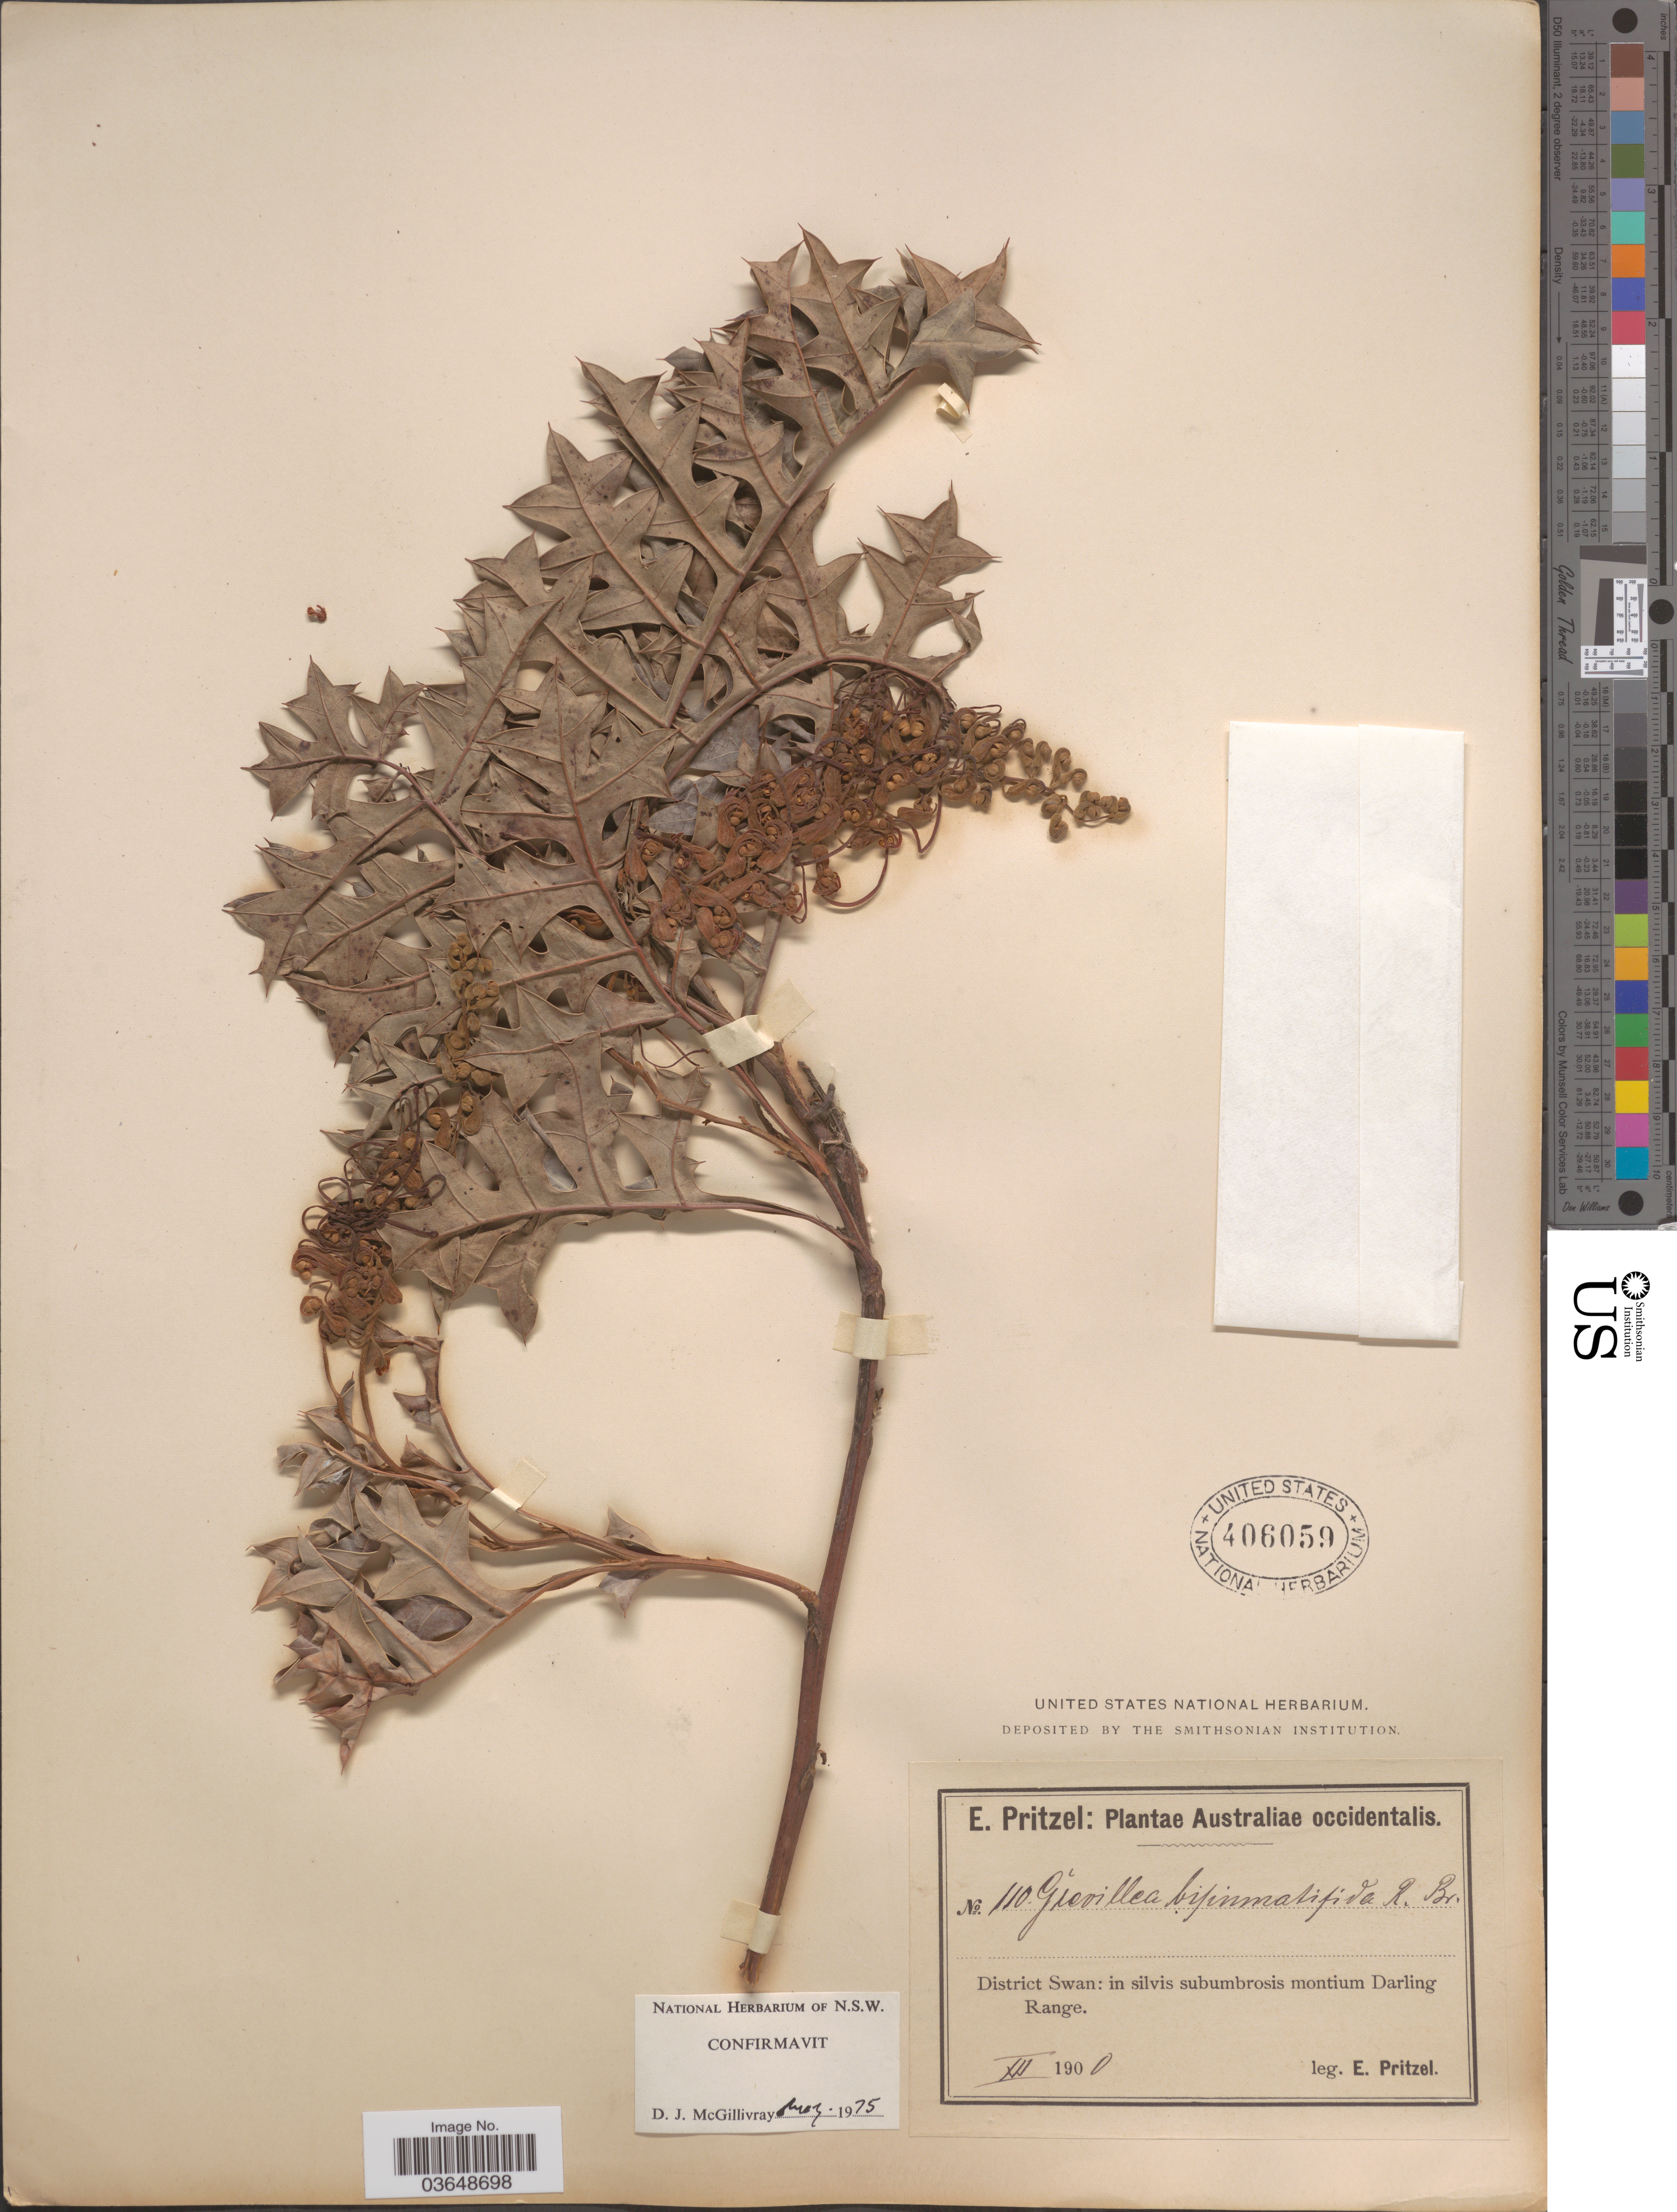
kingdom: Plantae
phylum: Tracheophyta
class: Magnoliopsida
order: Proteales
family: Proteaceae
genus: Grevillea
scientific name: Grevillea bipinnatifida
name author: R. Br.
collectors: E. G. Pritzel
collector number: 110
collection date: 1900-03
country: Australia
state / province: Western Australia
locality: Australiae occidentalis. District Swan: in silvis subumbrosis montium Darling Range.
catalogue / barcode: US 406059